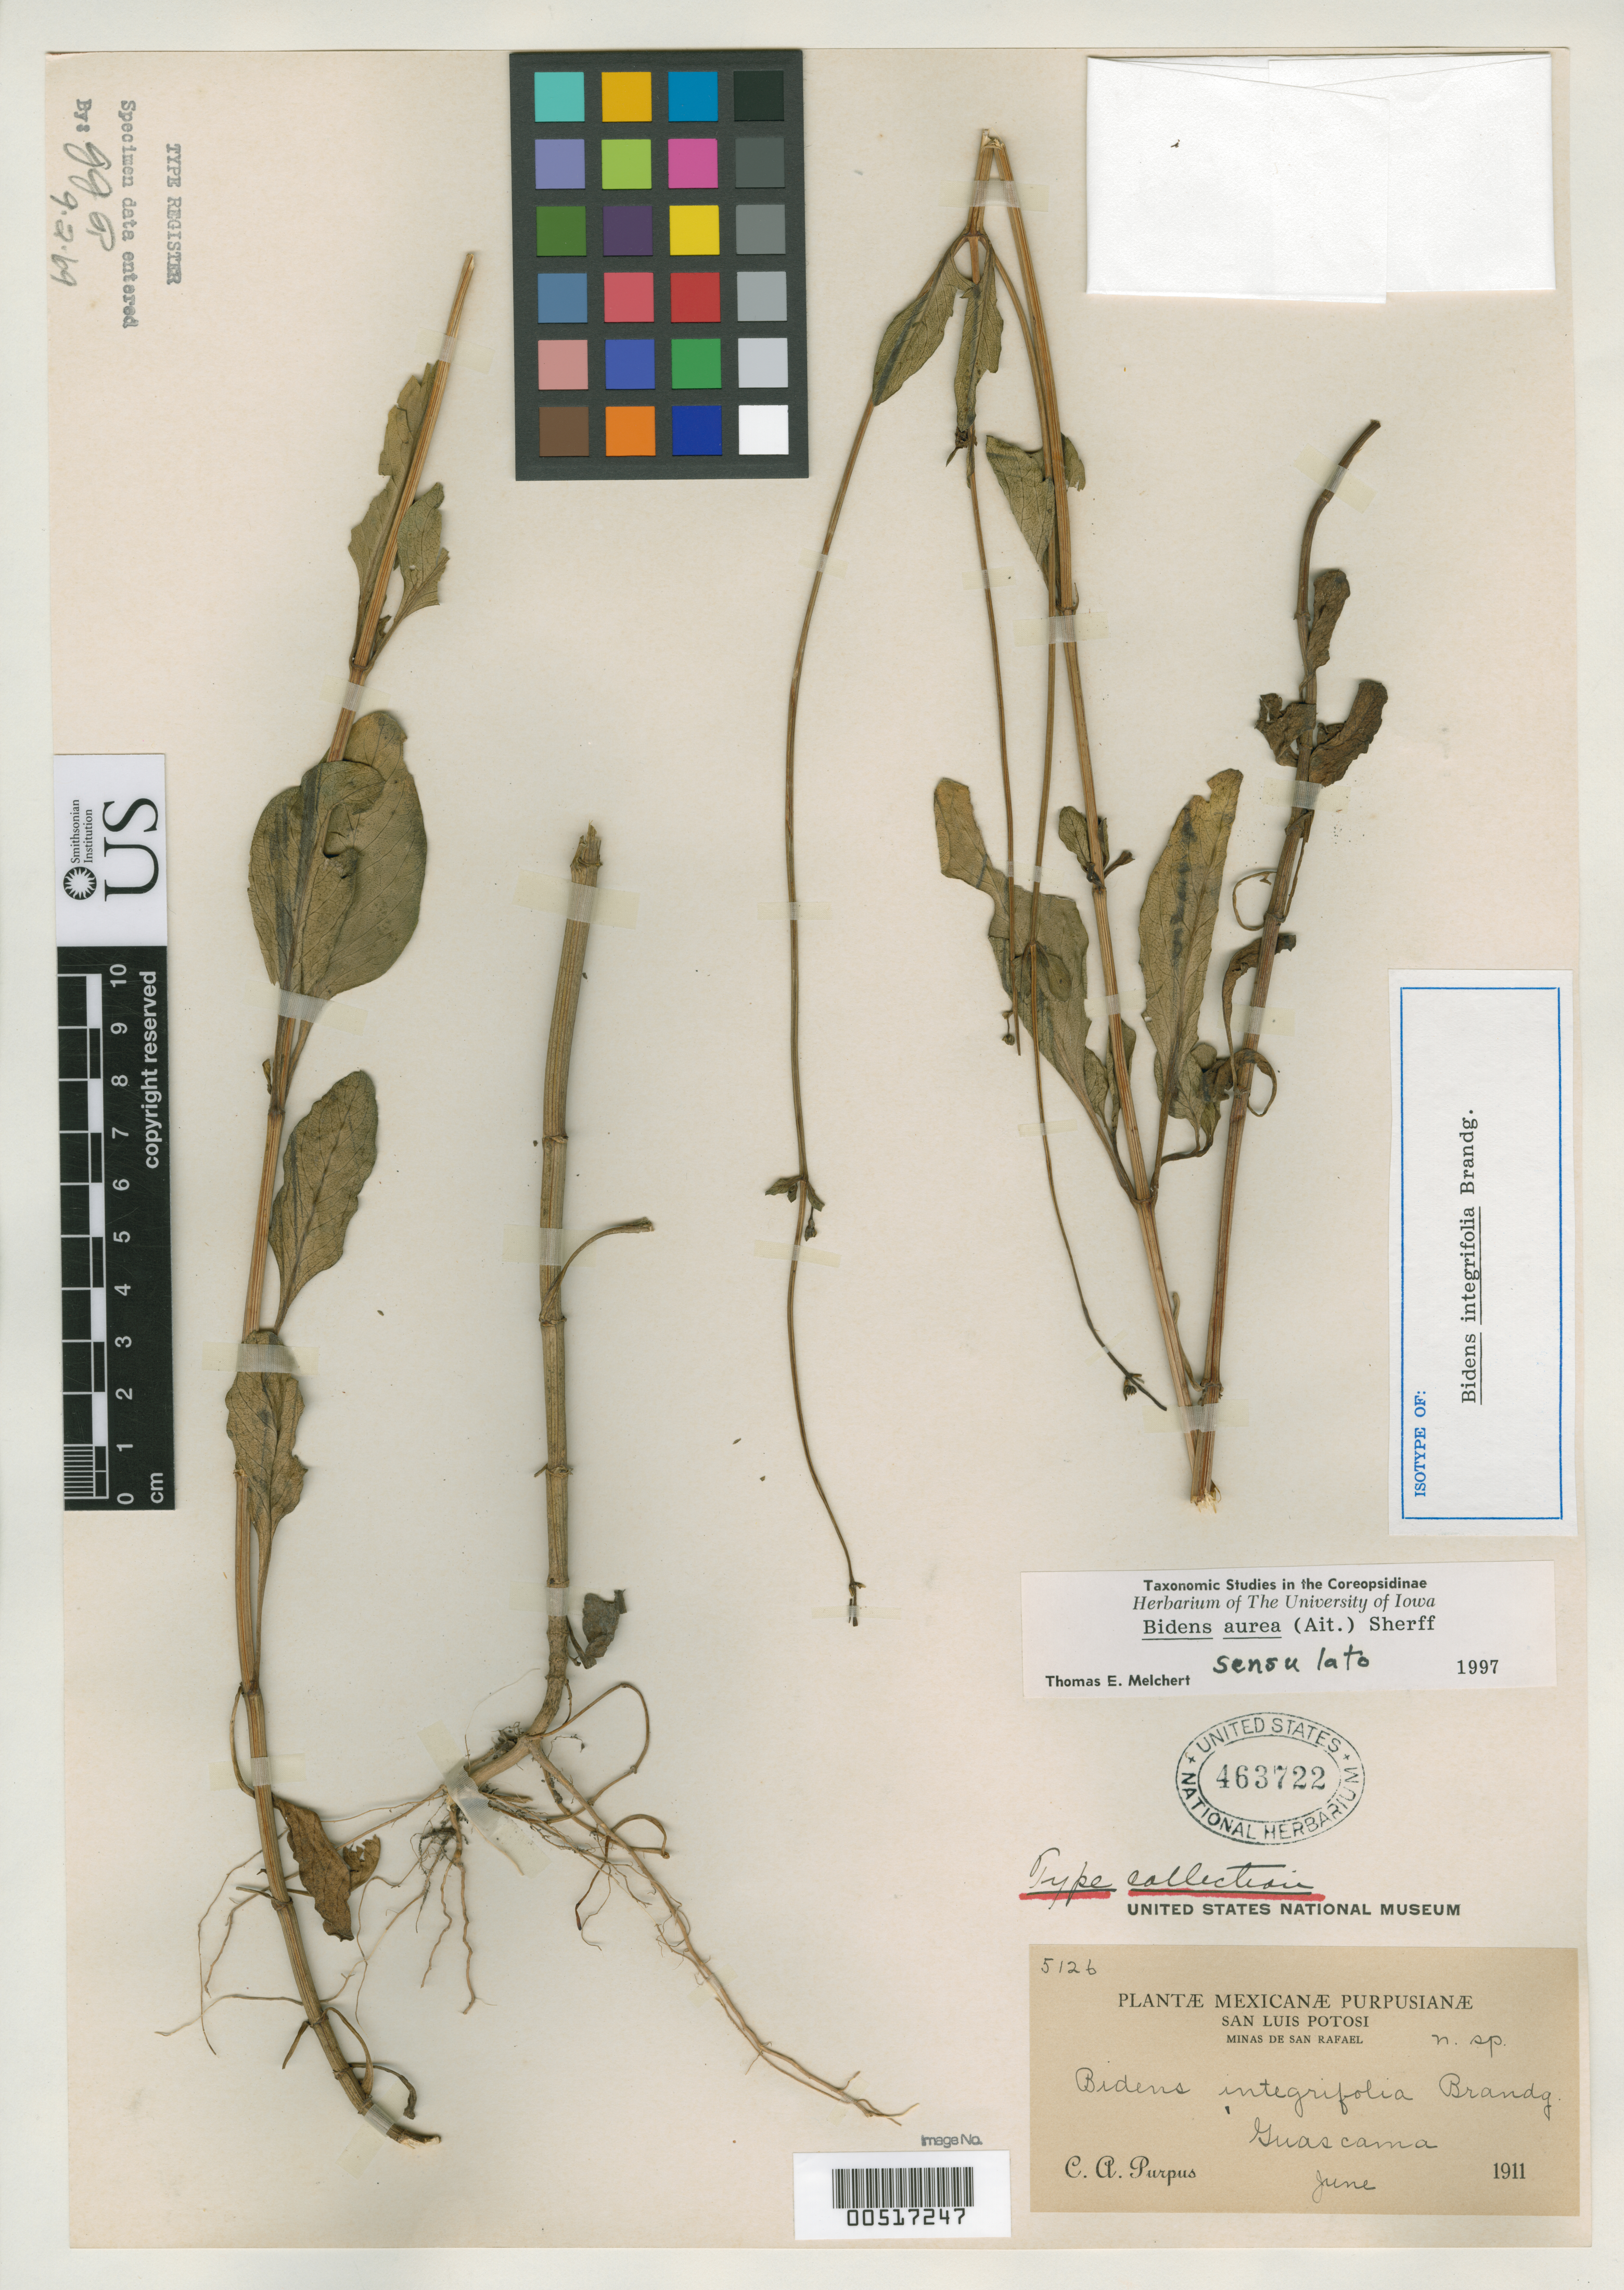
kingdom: Plantae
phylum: Tracheophyta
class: Magnoliopsida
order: Asterales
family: Asteraceae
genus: Bidens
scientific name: Bidens integrifolia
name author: Brandegee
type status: Isotype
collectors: C. A. Purpus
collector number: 5126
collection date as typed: Jun 1911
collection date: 1911-06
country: Mexico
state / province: San Luis Potosi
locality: Guascama, Minas de San Rafael.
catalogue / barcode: US 463722